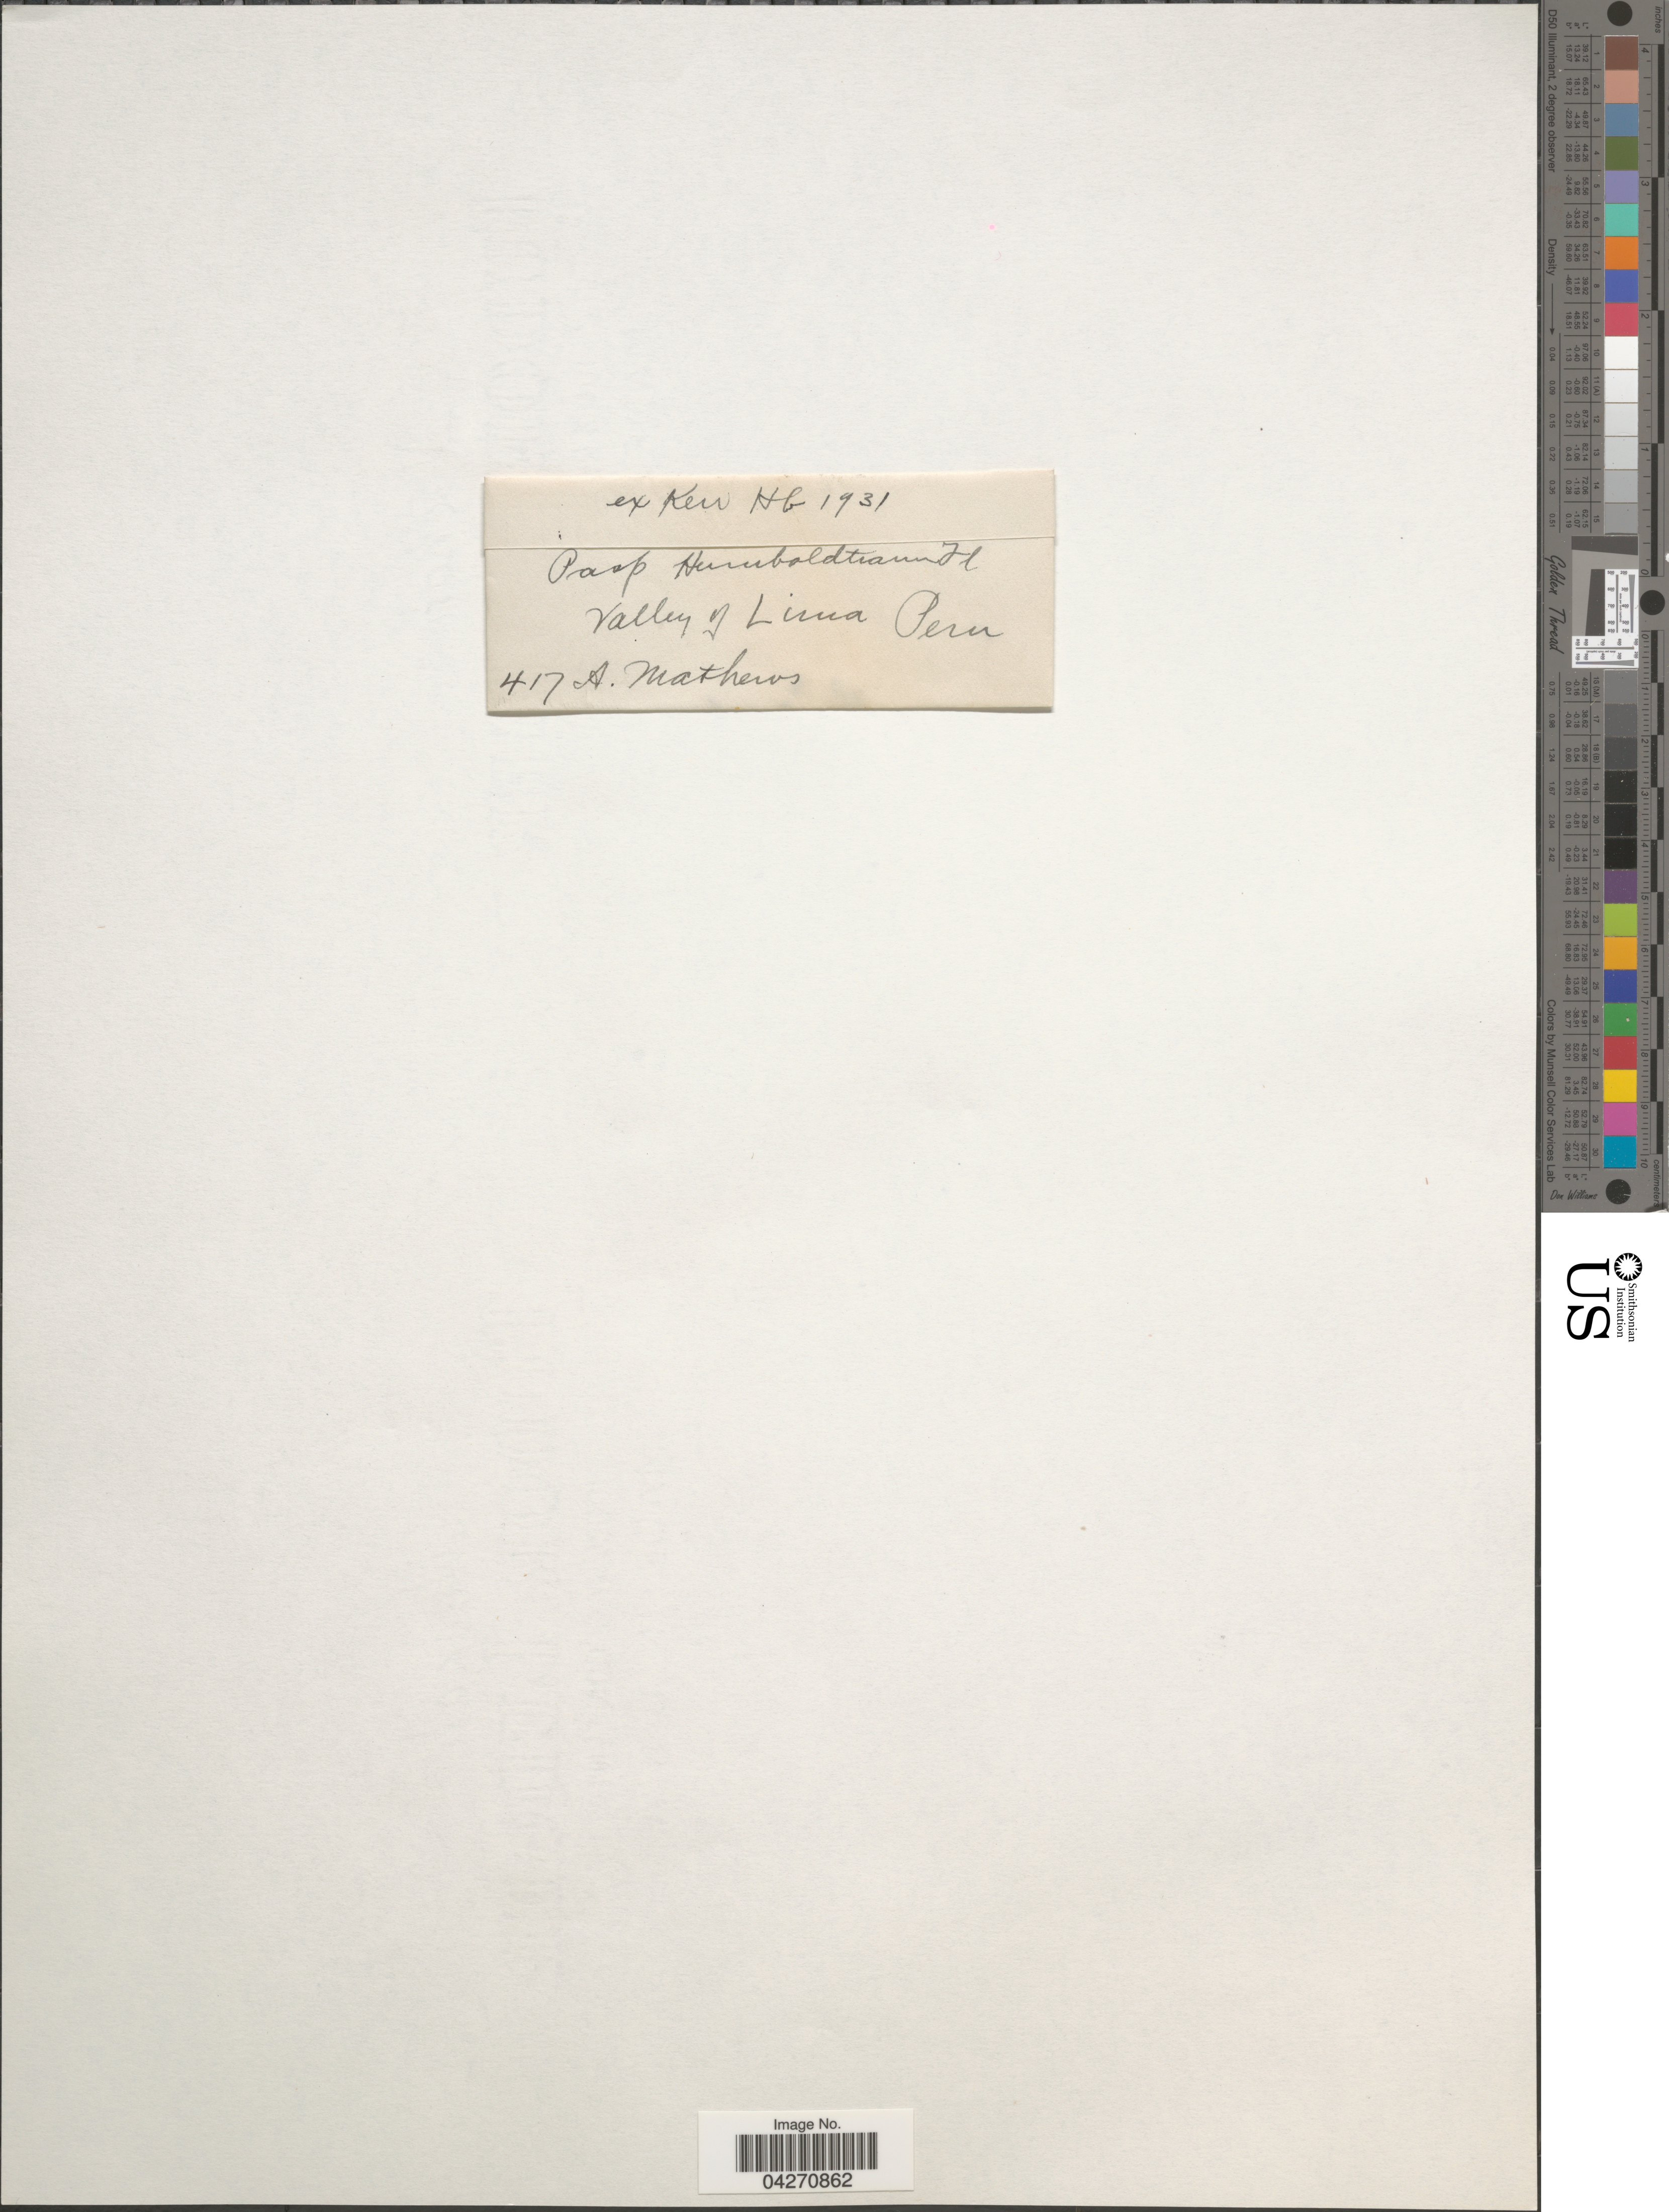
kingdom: Plantae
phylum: Tracheophyta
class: Liliopsida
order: Poales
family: Poaceae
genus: Paspalum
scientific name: Paspalum humboldtianum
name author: Flüggé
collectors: -- Mathews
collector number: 417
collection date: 1931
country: Peru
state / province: Lima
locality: Valley of Lima.